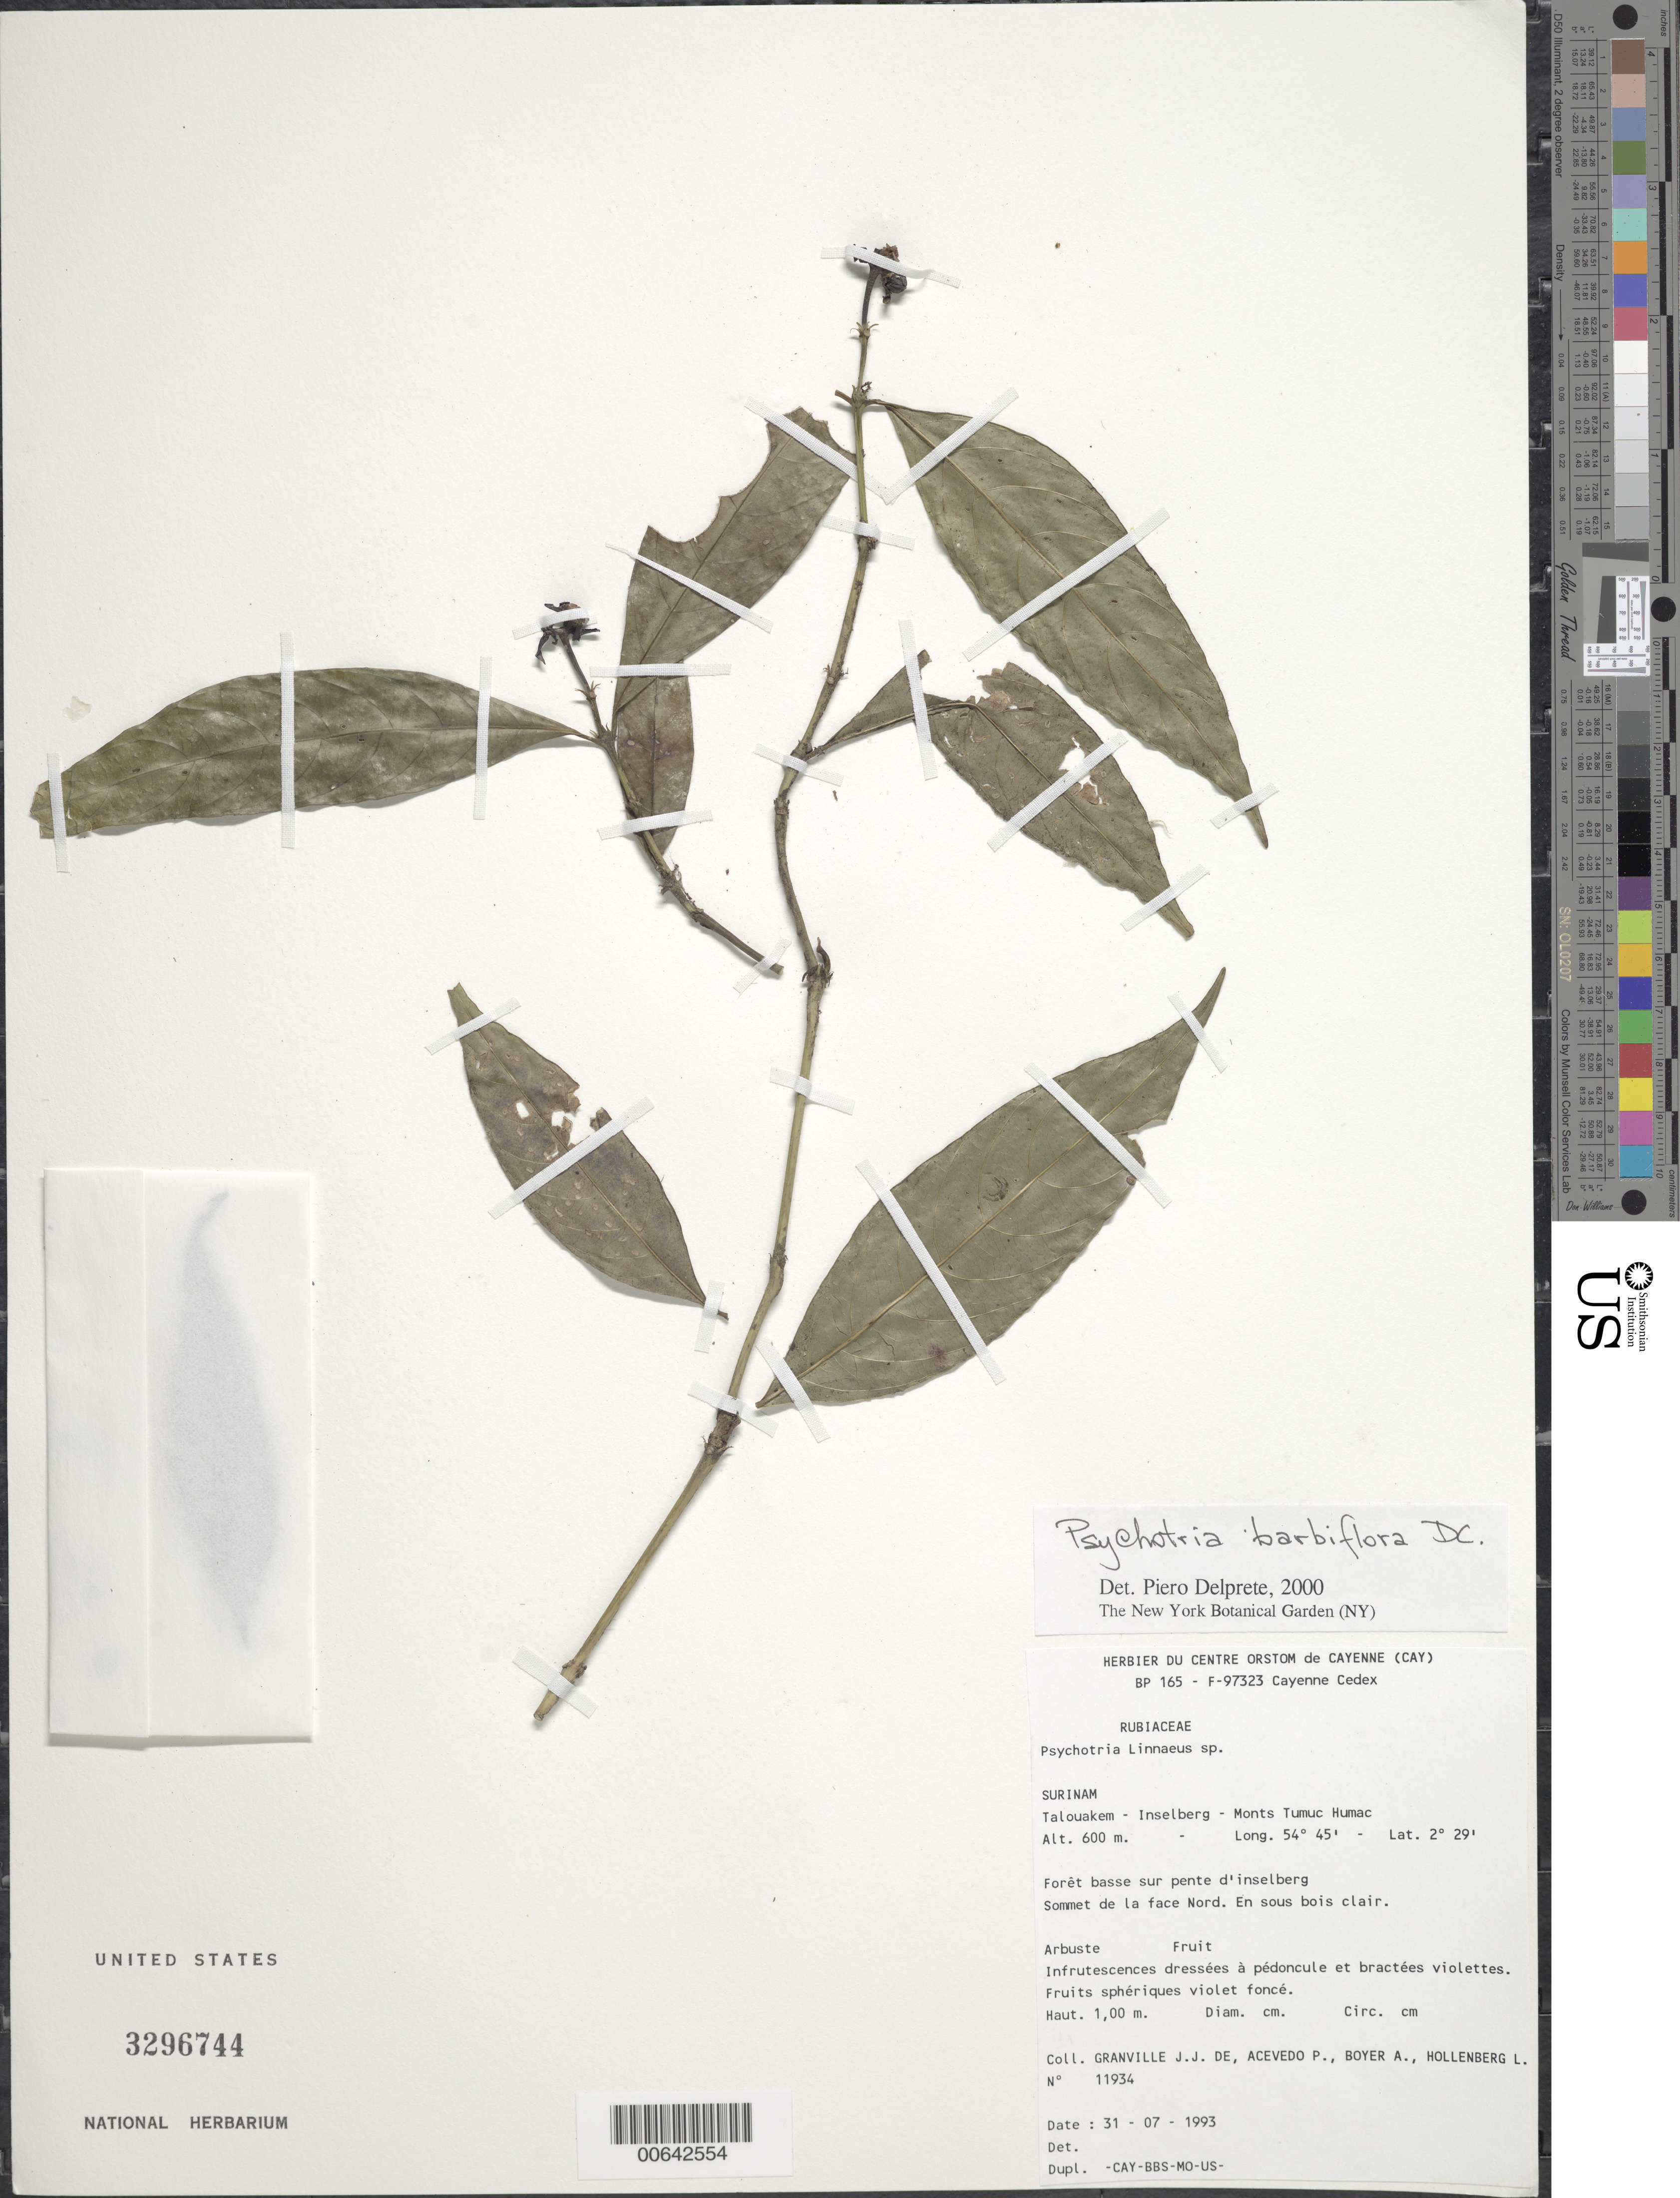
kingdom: Plantae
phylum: Tracheophyta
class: Magnoliopsida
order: Gentianales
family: Rubiaceae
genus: Palicourea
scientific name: Palicourea hoffmannseggiana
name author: (Roem. & Schult.) Borhidi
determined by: Kirkbride, J. H., Jr.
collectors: J.-J. de Granville, P. Acevedo-Rodr., A. Boyer & L. Hollenberg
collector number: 11934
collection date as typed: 31-Jul-93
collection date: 1993-07-31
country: Suriname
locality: Talouakem, Inselberg, Monts Tumuc-Humac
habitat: Forêt basse sur pente d'inselberg. Sommet de la face nord. En sous bois clair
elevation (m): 600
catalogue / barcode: US 3296744